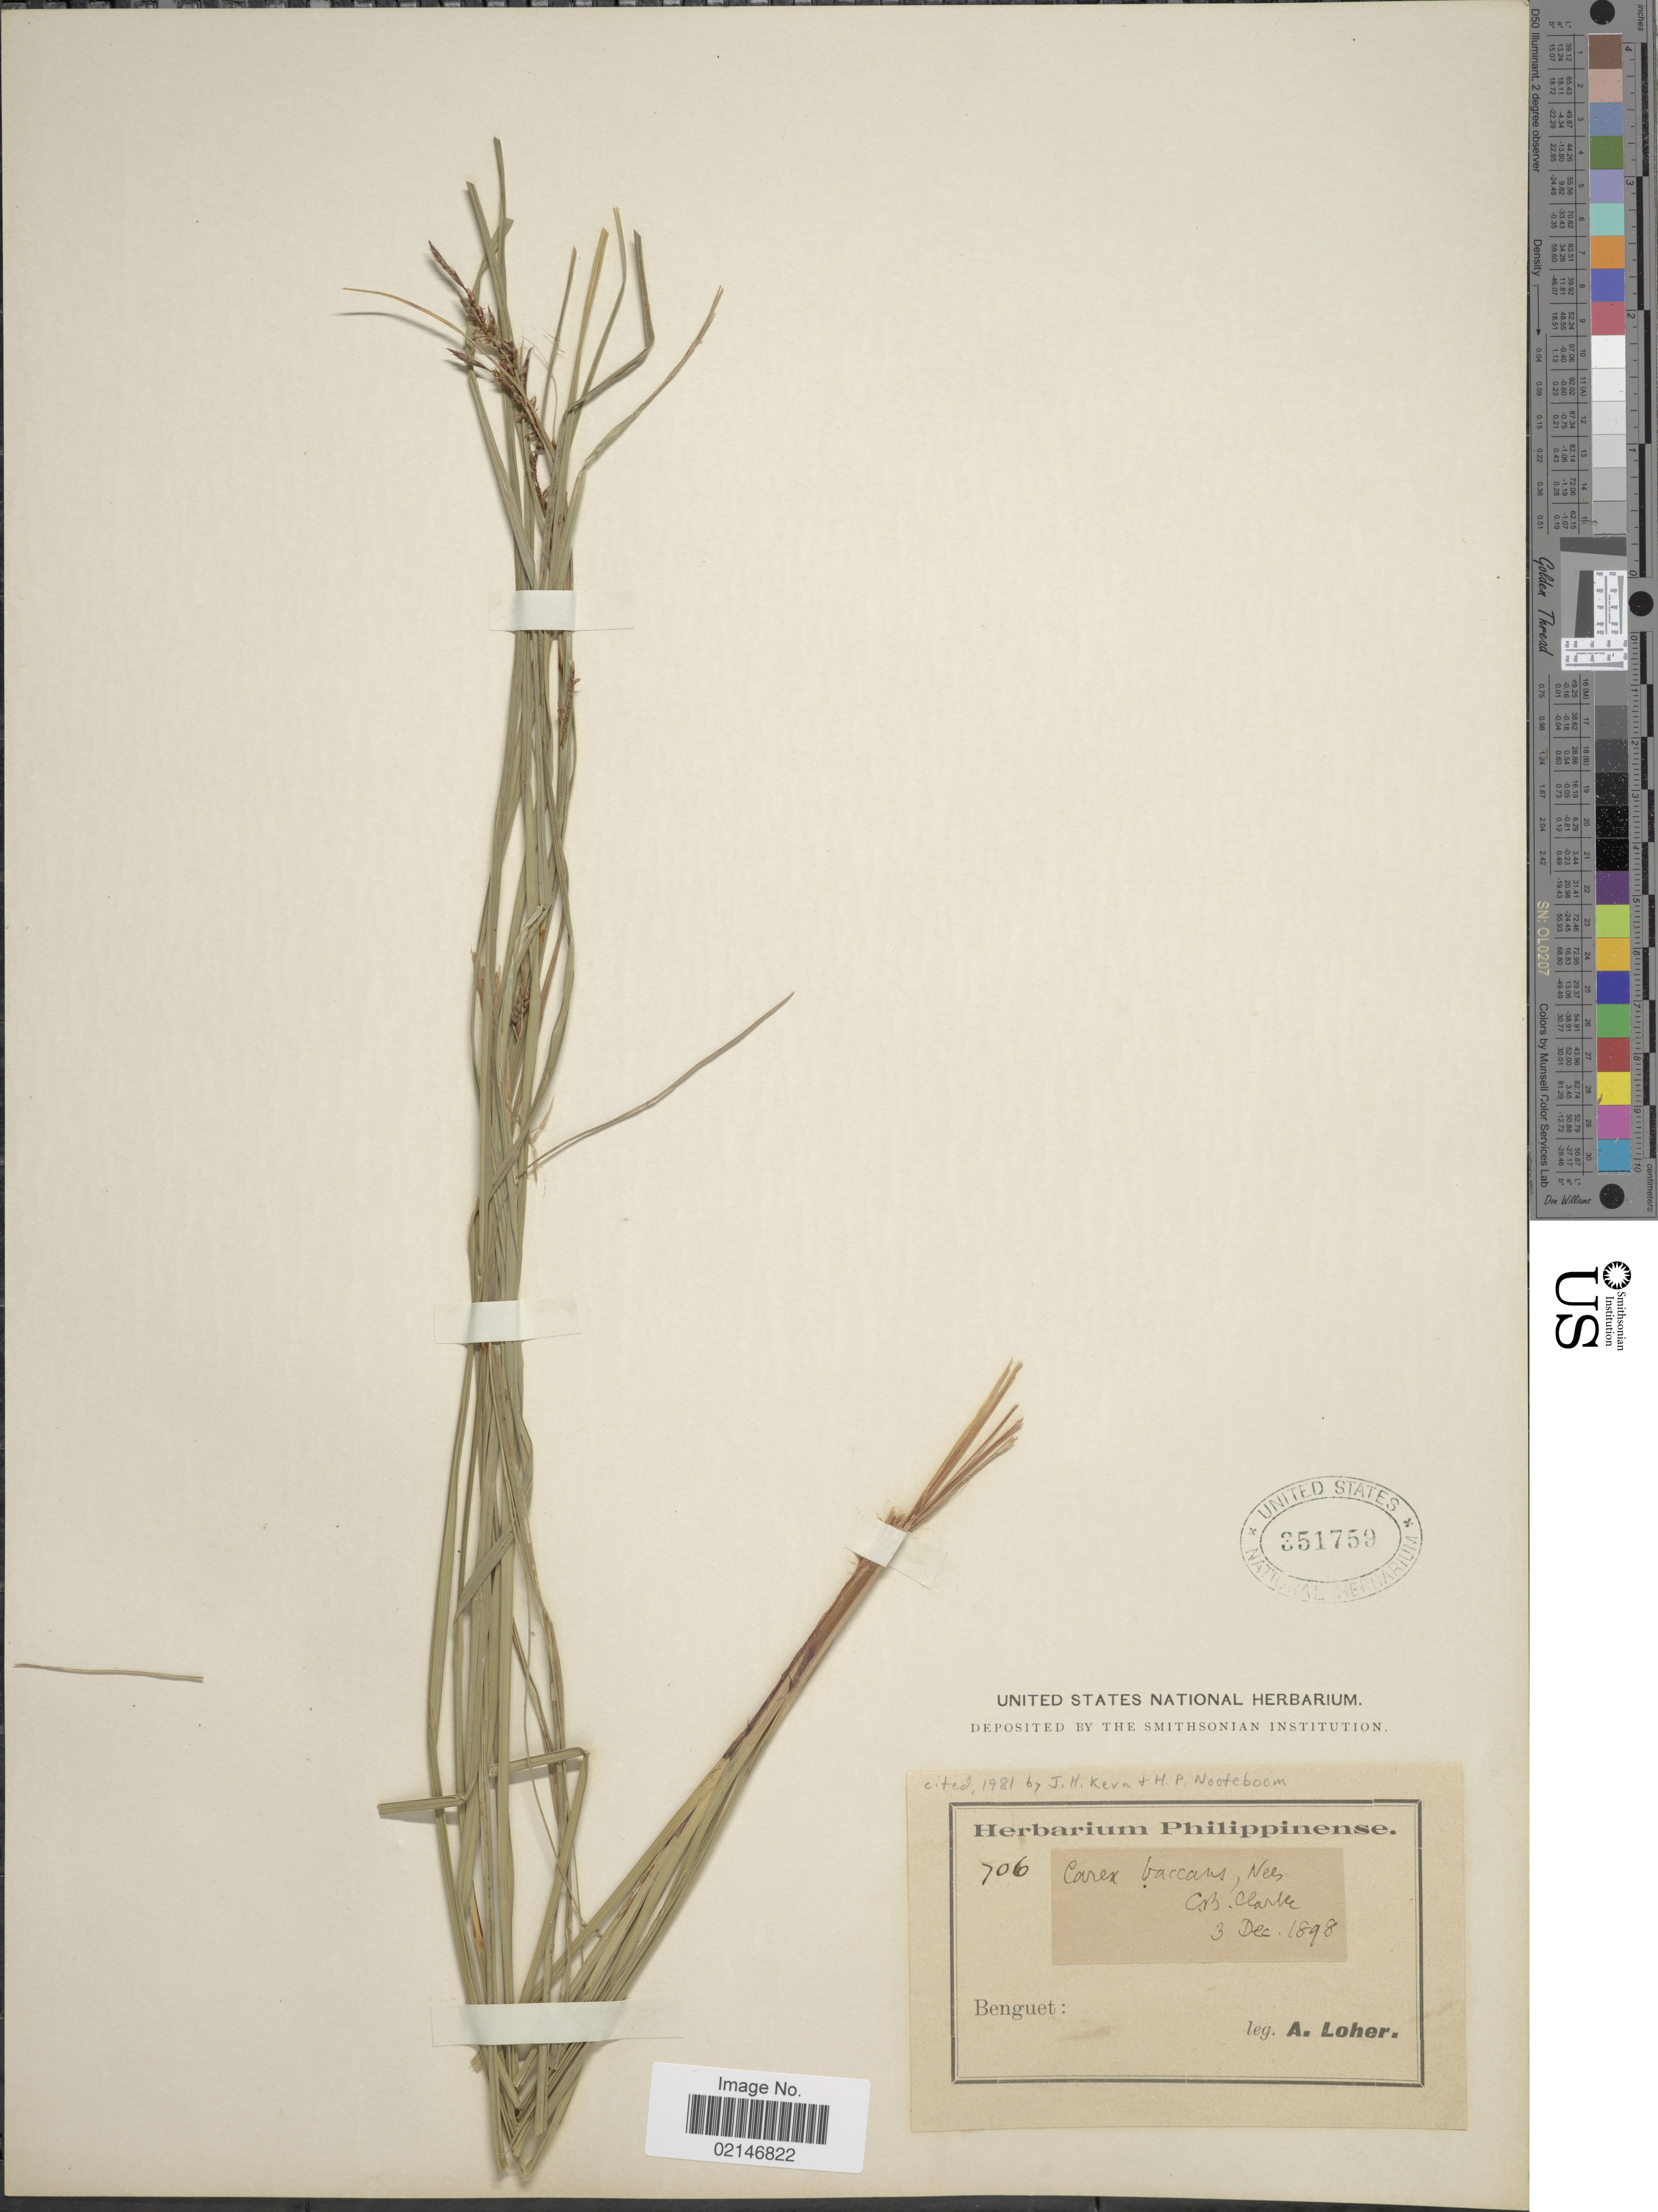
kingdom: Plantae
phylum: Tracheophyta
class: Liliopsida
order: Poales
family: Cyperaceae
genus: Carex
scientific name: Carex baccans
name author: Nees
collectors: A. Loher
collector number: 706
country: Philippines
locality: Benguet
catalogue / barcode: US 351759